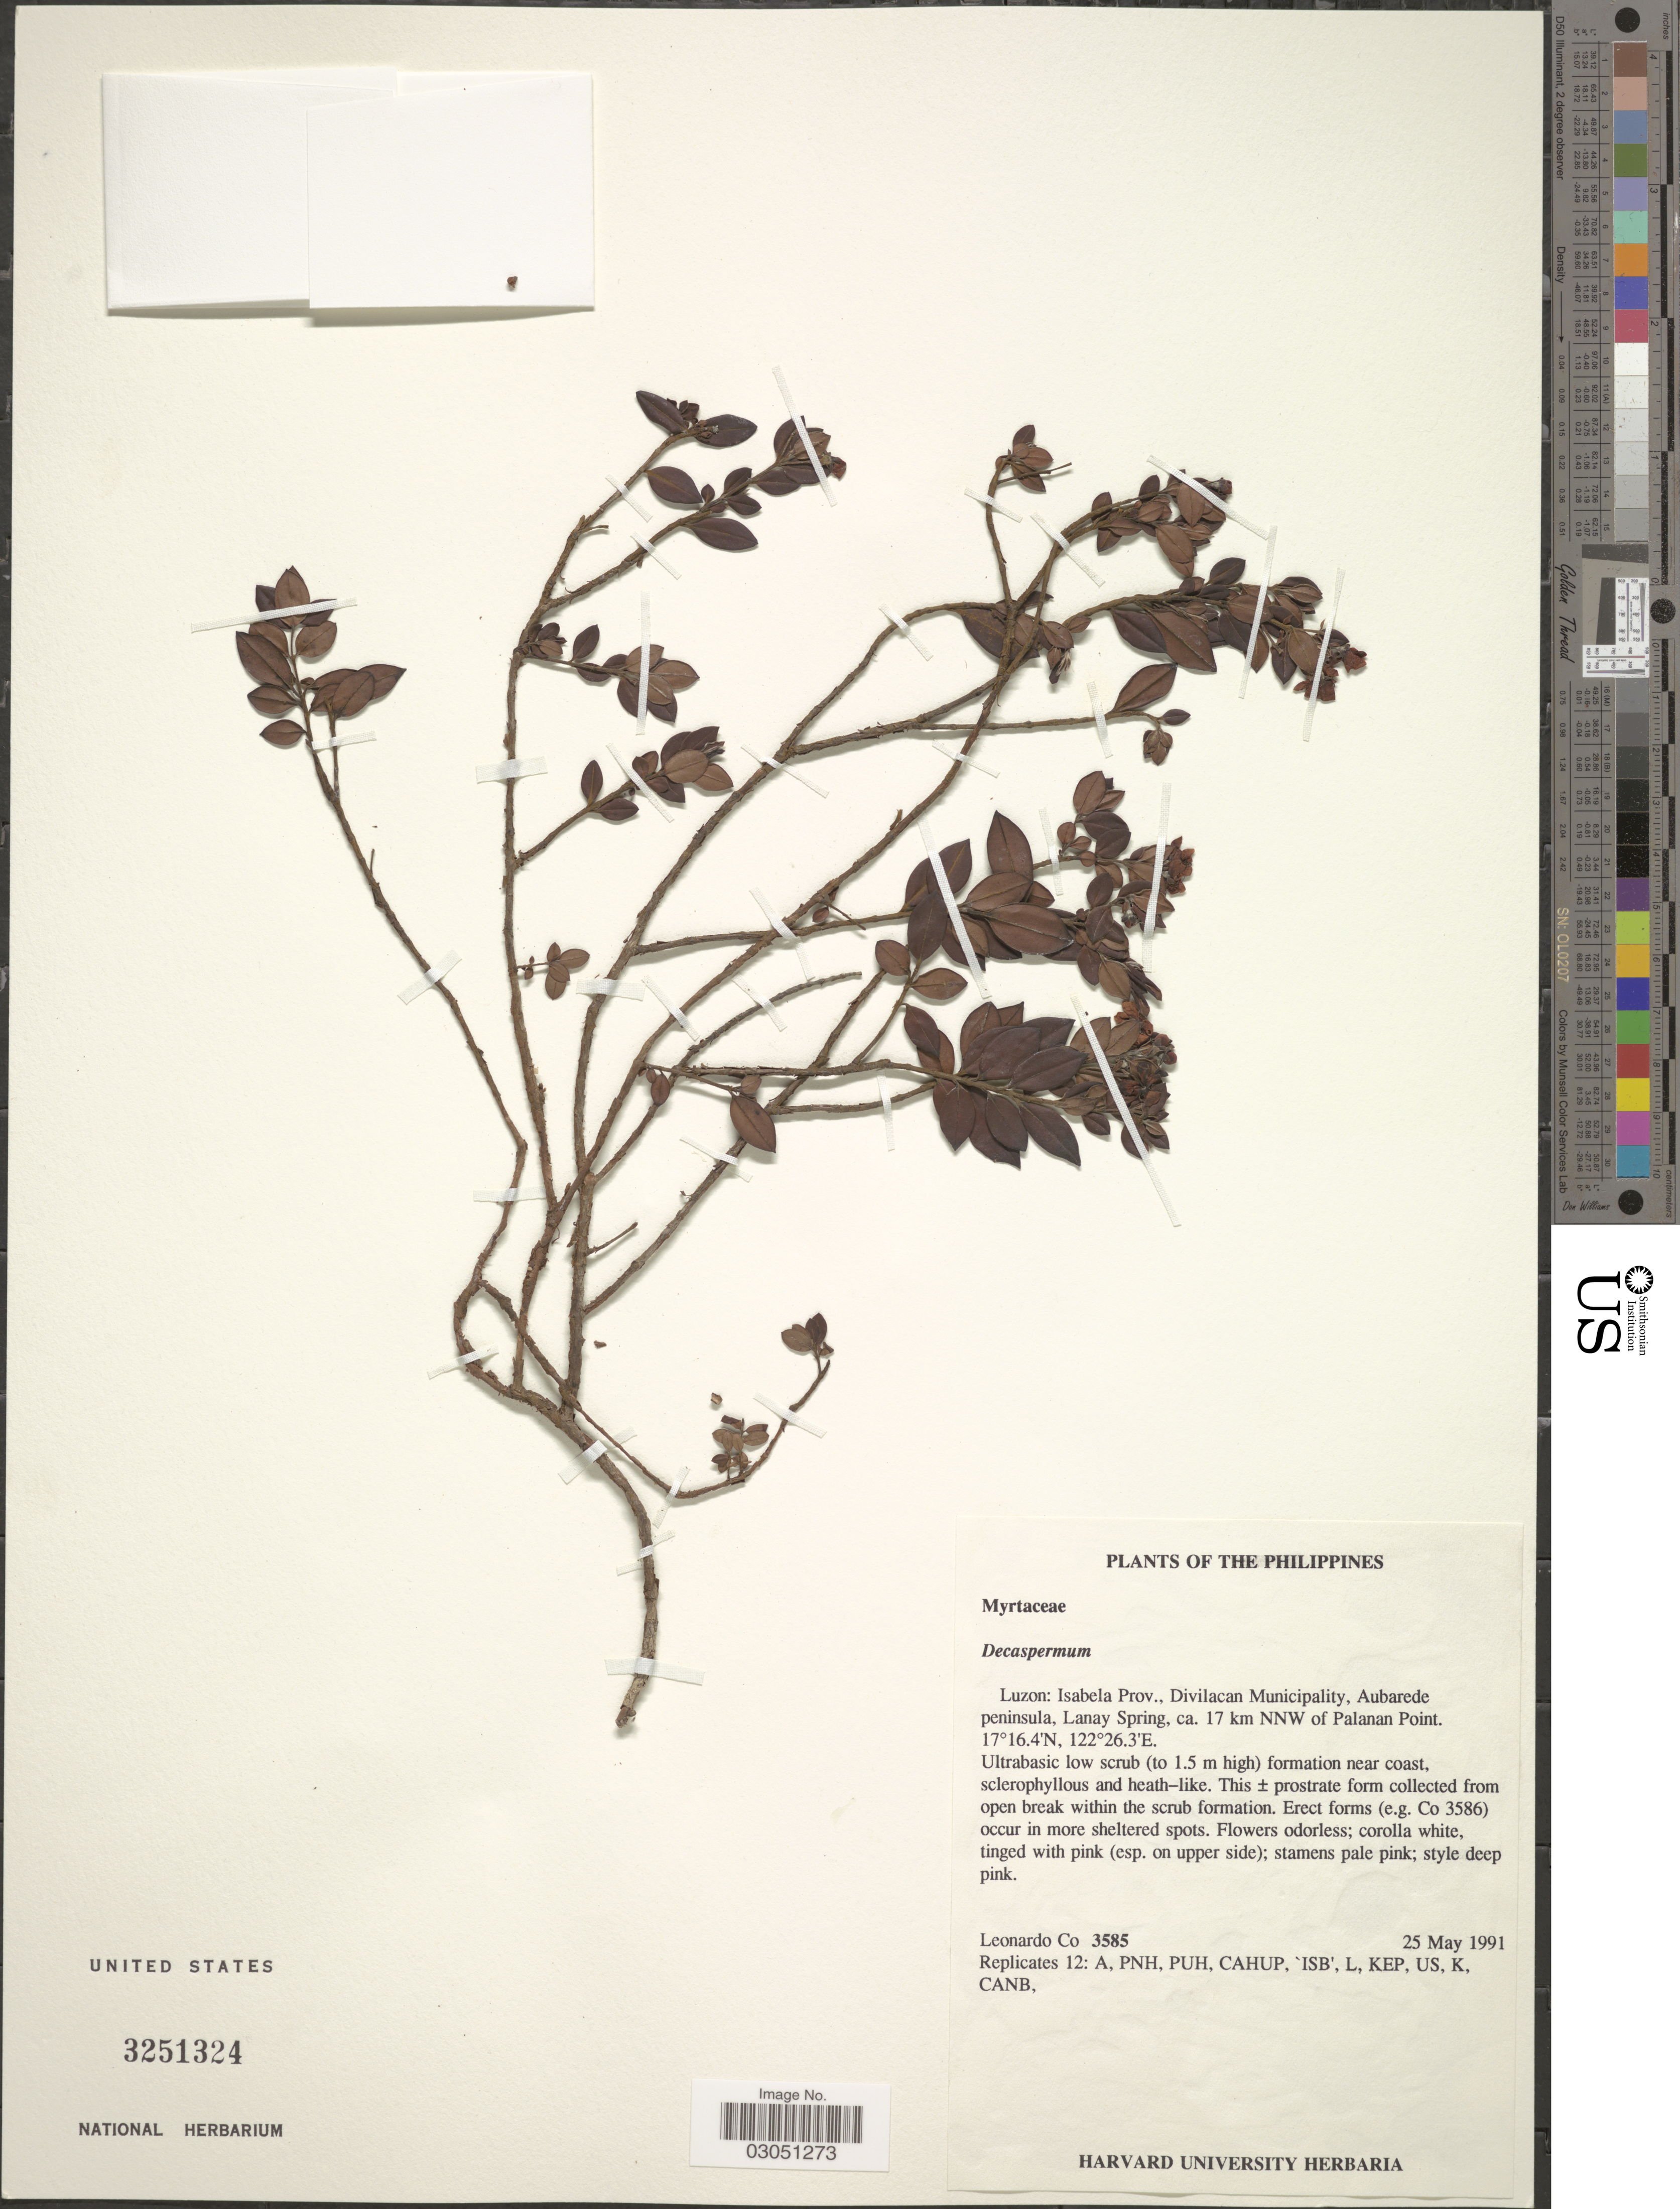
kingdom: Plantae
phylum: Tracheophyta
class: Magnoliopsida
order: Myrtales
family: Myrtaceae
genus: Decaspermum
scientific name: Decaspermum sp.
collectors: L. Co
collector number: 3585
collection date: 1991-05-25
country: Philippines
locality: Luzon: Isabela Prov., Divilacan Municipality, Aubarede peninsula, Lanay Spring, ca. 17 km NNW of Palanan Point.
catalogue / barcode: US 3251324